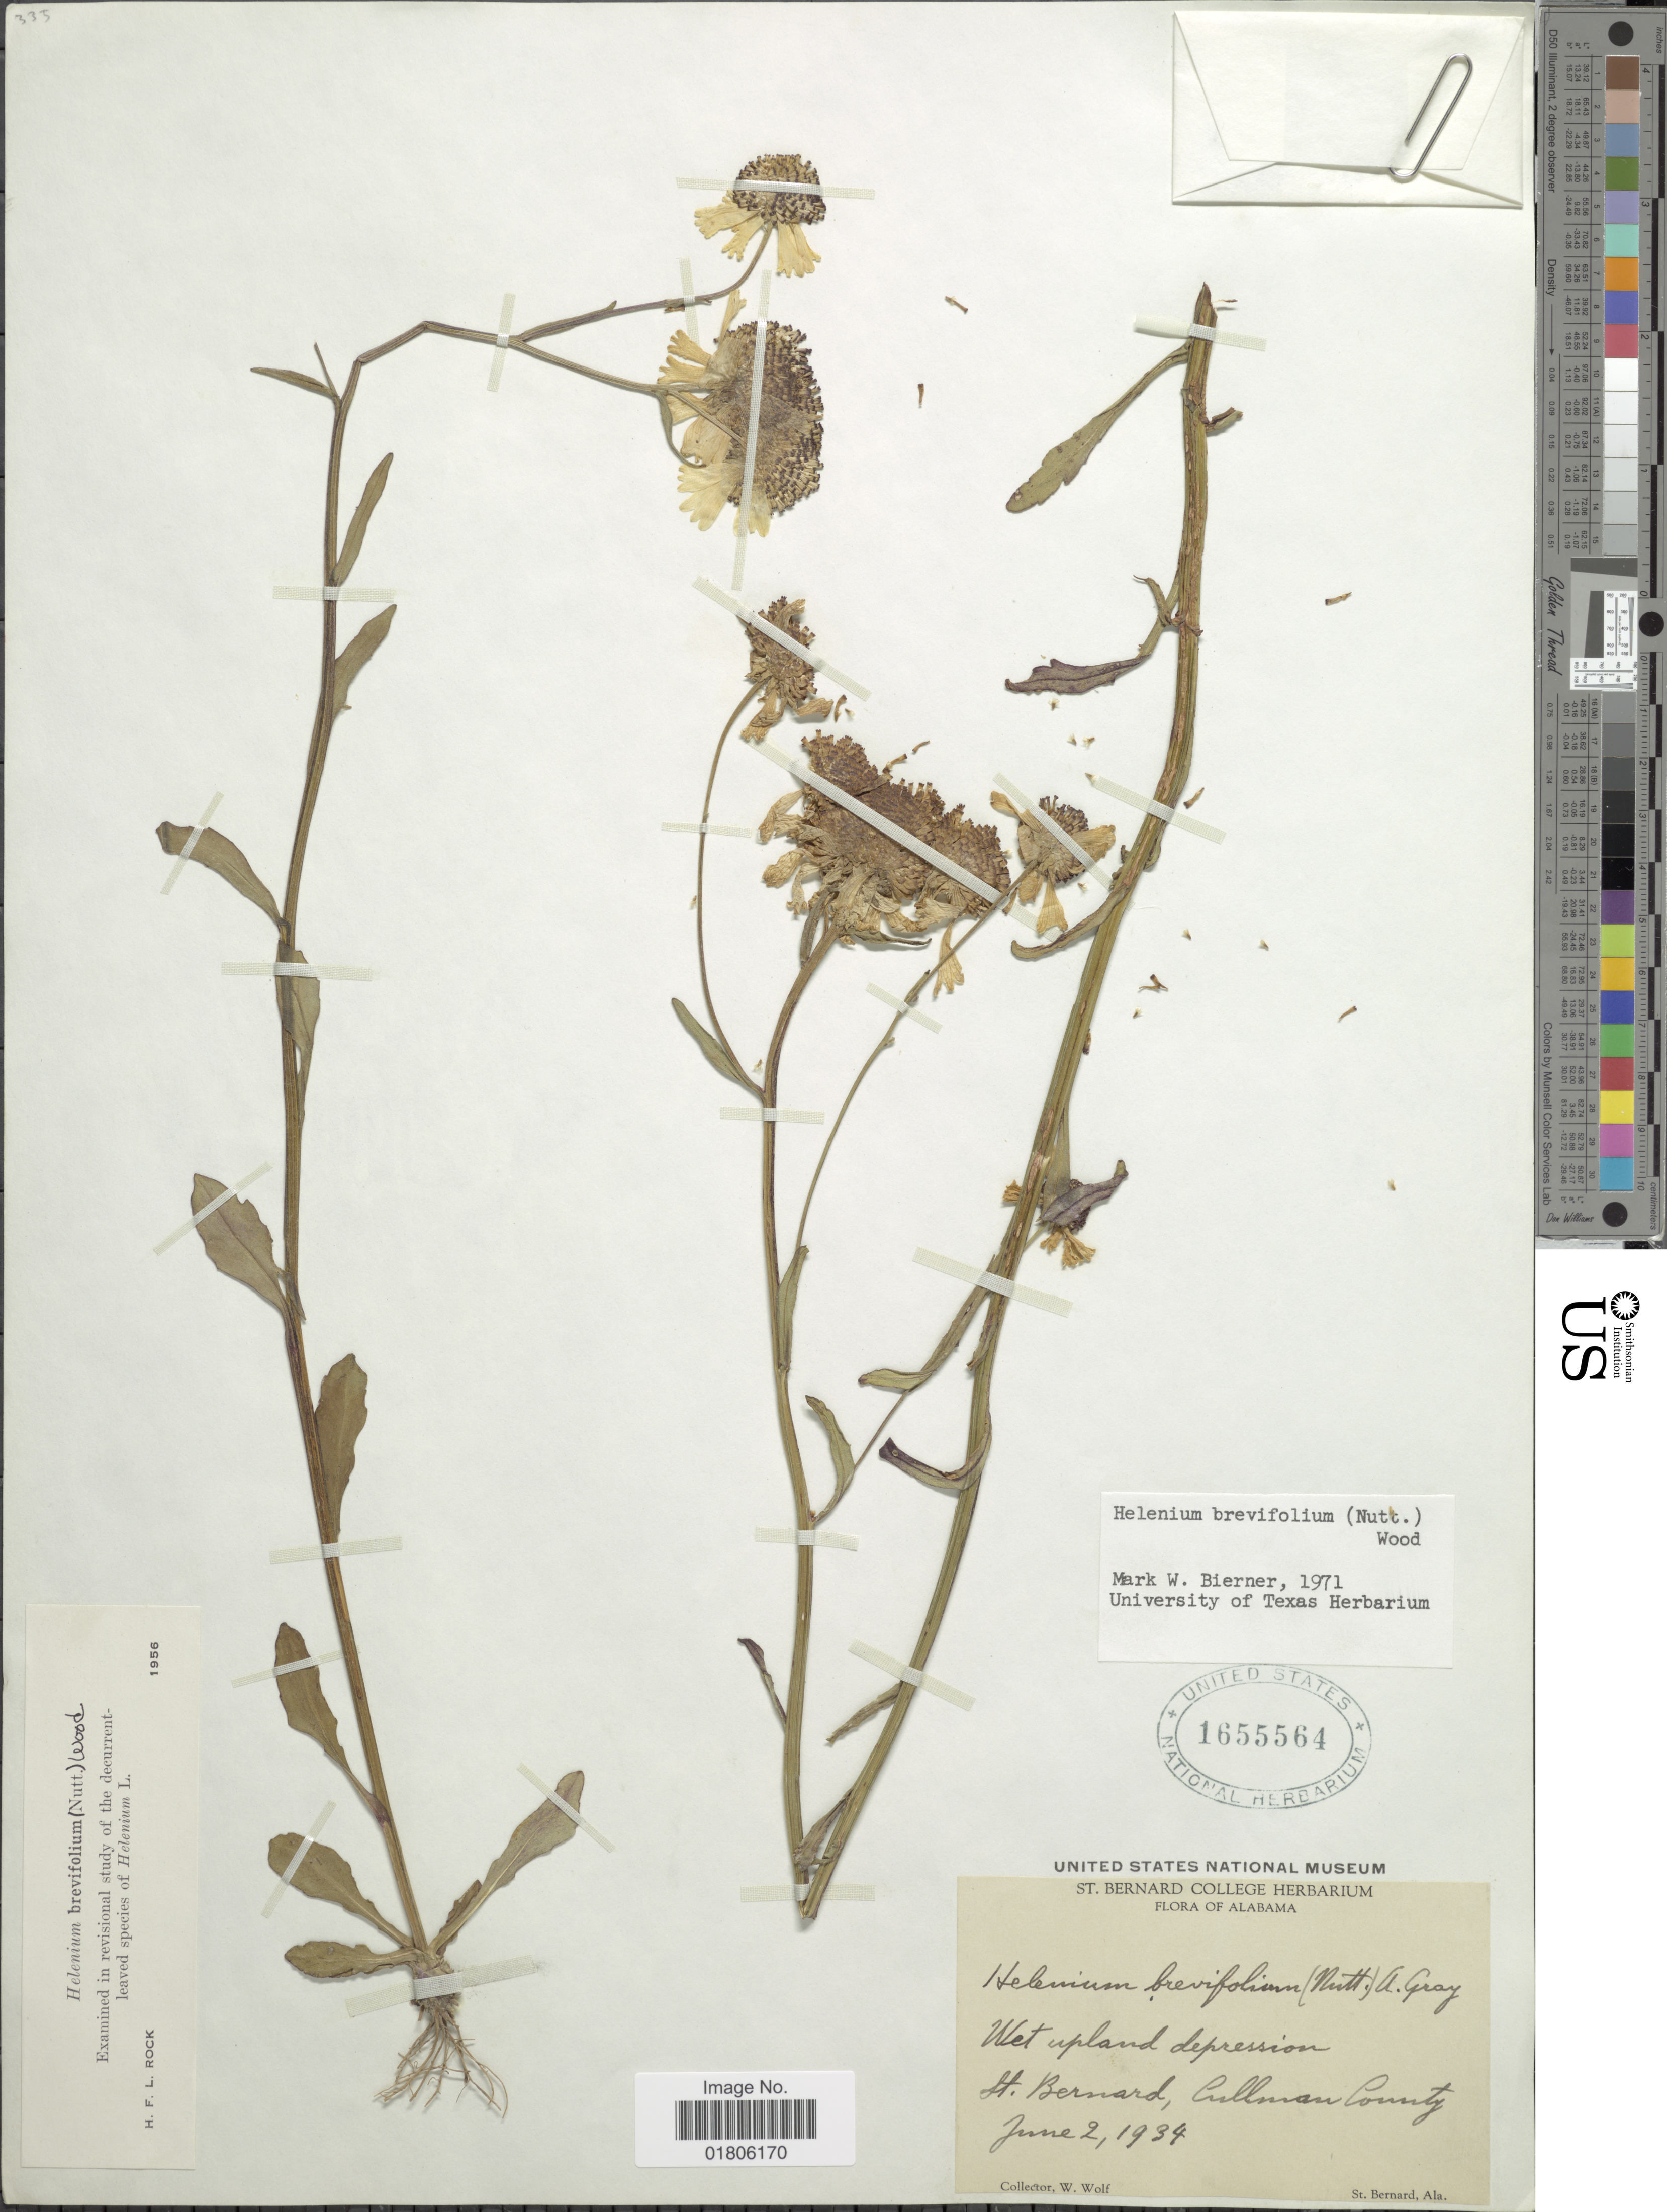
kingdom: Plantae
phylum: Tracheophyta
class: Magnoliopsida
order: Asterales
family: Asteraceae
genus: Helenium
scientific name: Helenium brevifolium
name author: (Nutt.) Alph. Wood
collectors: W. Wolf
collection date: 1934-06-02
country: United States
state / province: Alabama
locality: St. Bernard, Cullman County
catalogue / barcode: US 1655564